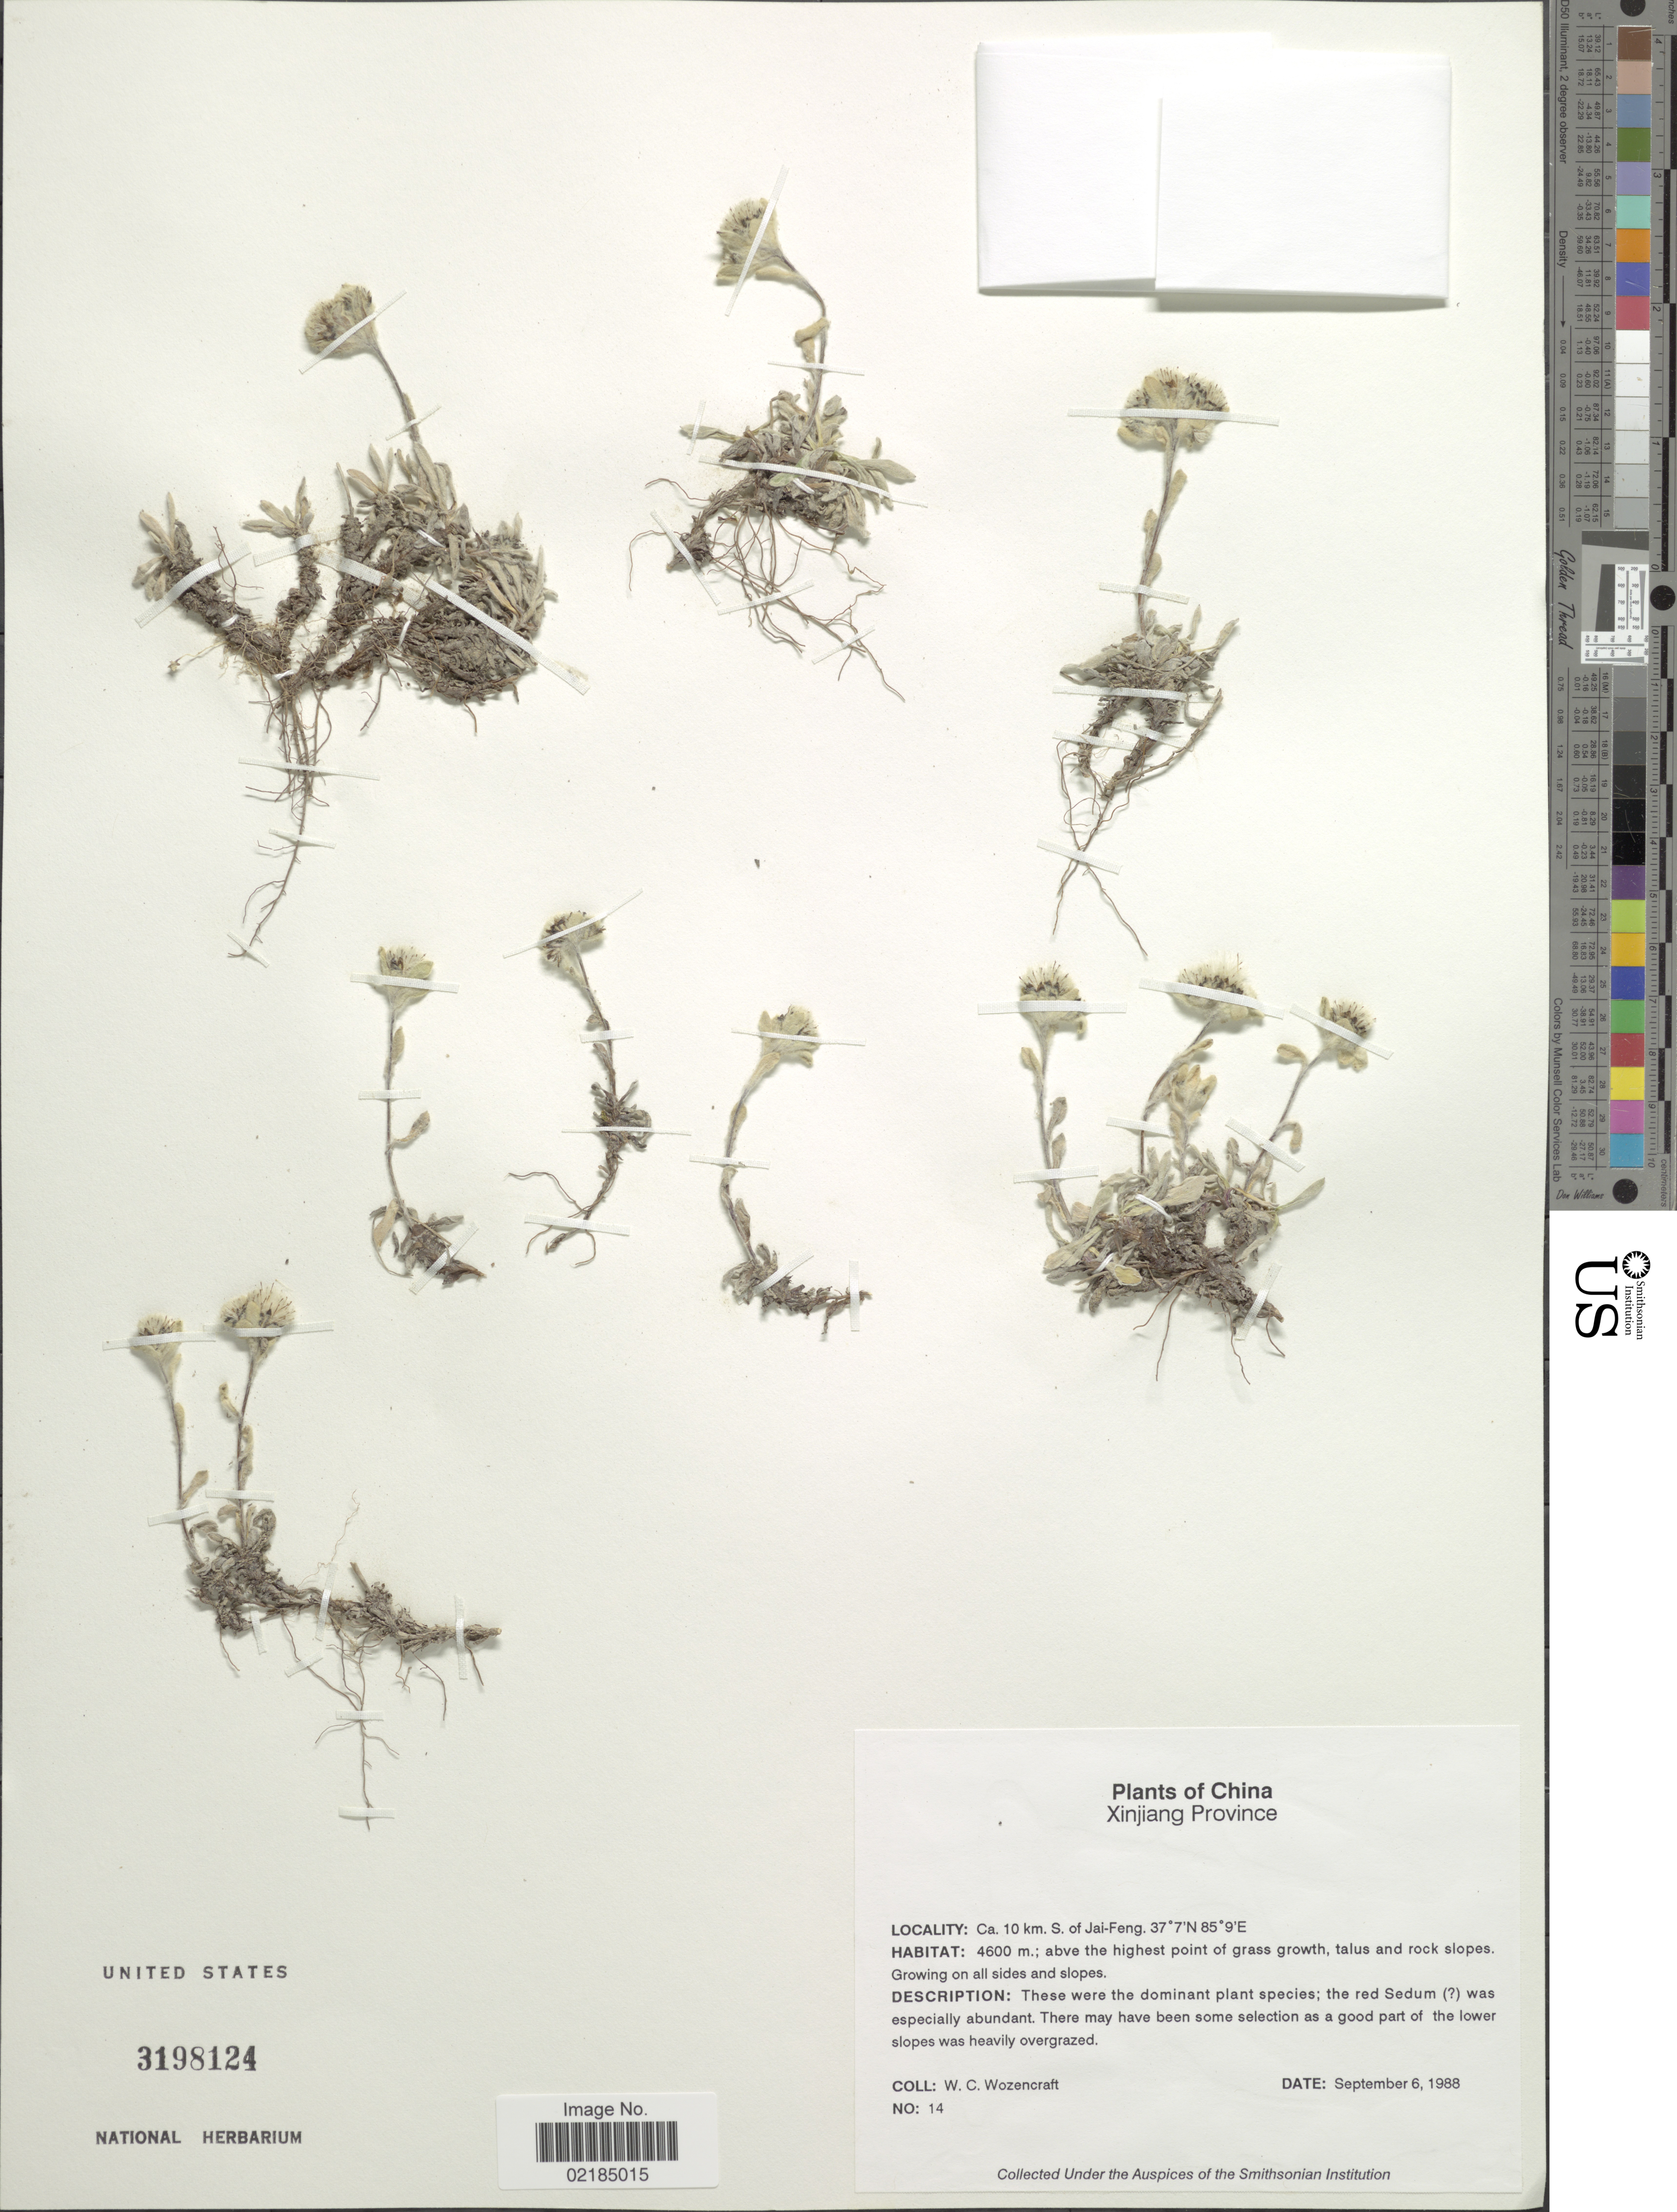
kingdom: Plantae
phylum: Tracheophyta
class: Magnoliopsida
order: Asterales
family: Asteraceae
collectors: C. Wozencraft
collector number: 14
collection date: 1988-09-06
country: China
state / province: Xinjiang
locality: Xinjiang Province. Ca. 10 km. S. of Jai-Feng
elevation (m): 4600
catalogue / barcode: US 3198124